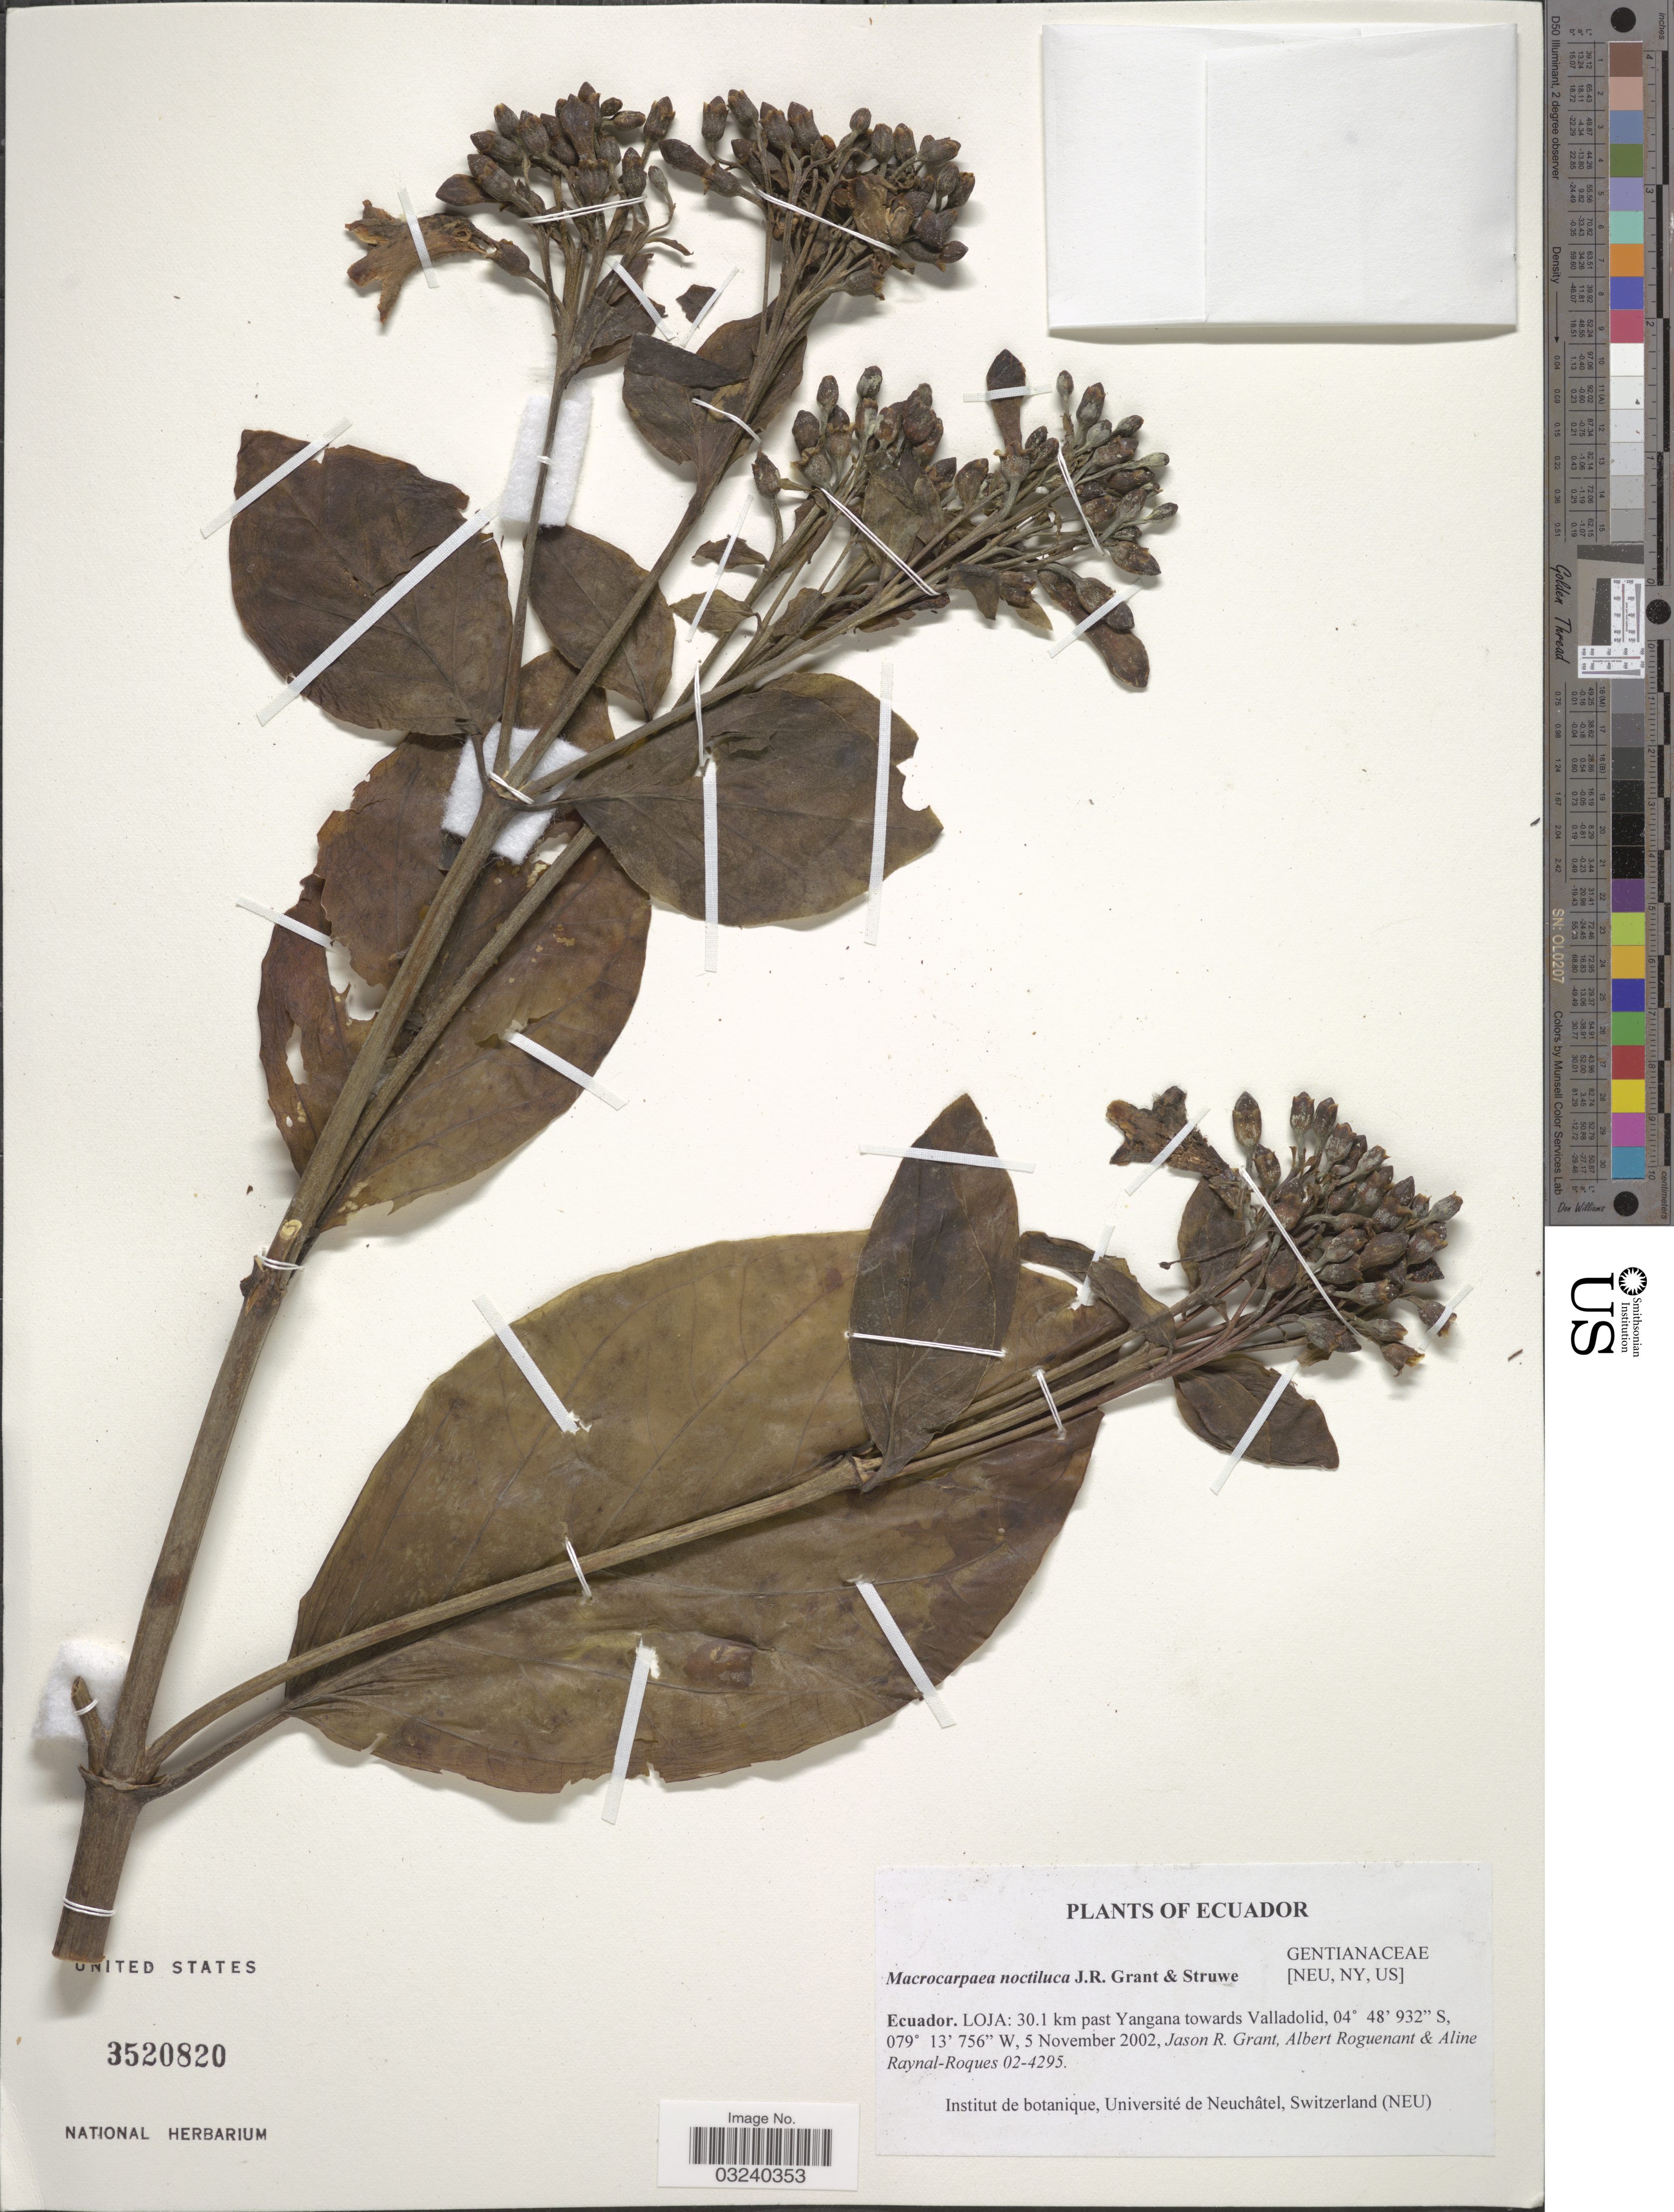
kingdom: Plantae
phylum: Tracheophyta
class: Magnoliopsida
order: Gentianales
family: Gentianaceae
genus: Macrocarpaea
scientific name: Macrocarpaea noctiluca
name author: J.R. Grant & Struwe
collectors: J. R. Grant, A. Roguenant & A. M. Raynal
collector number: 02-4295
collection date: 2002-11-05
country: Ecuador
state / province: Loja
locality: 30.1 km past Yangana towards Valladolid.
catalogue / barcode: US 3520820